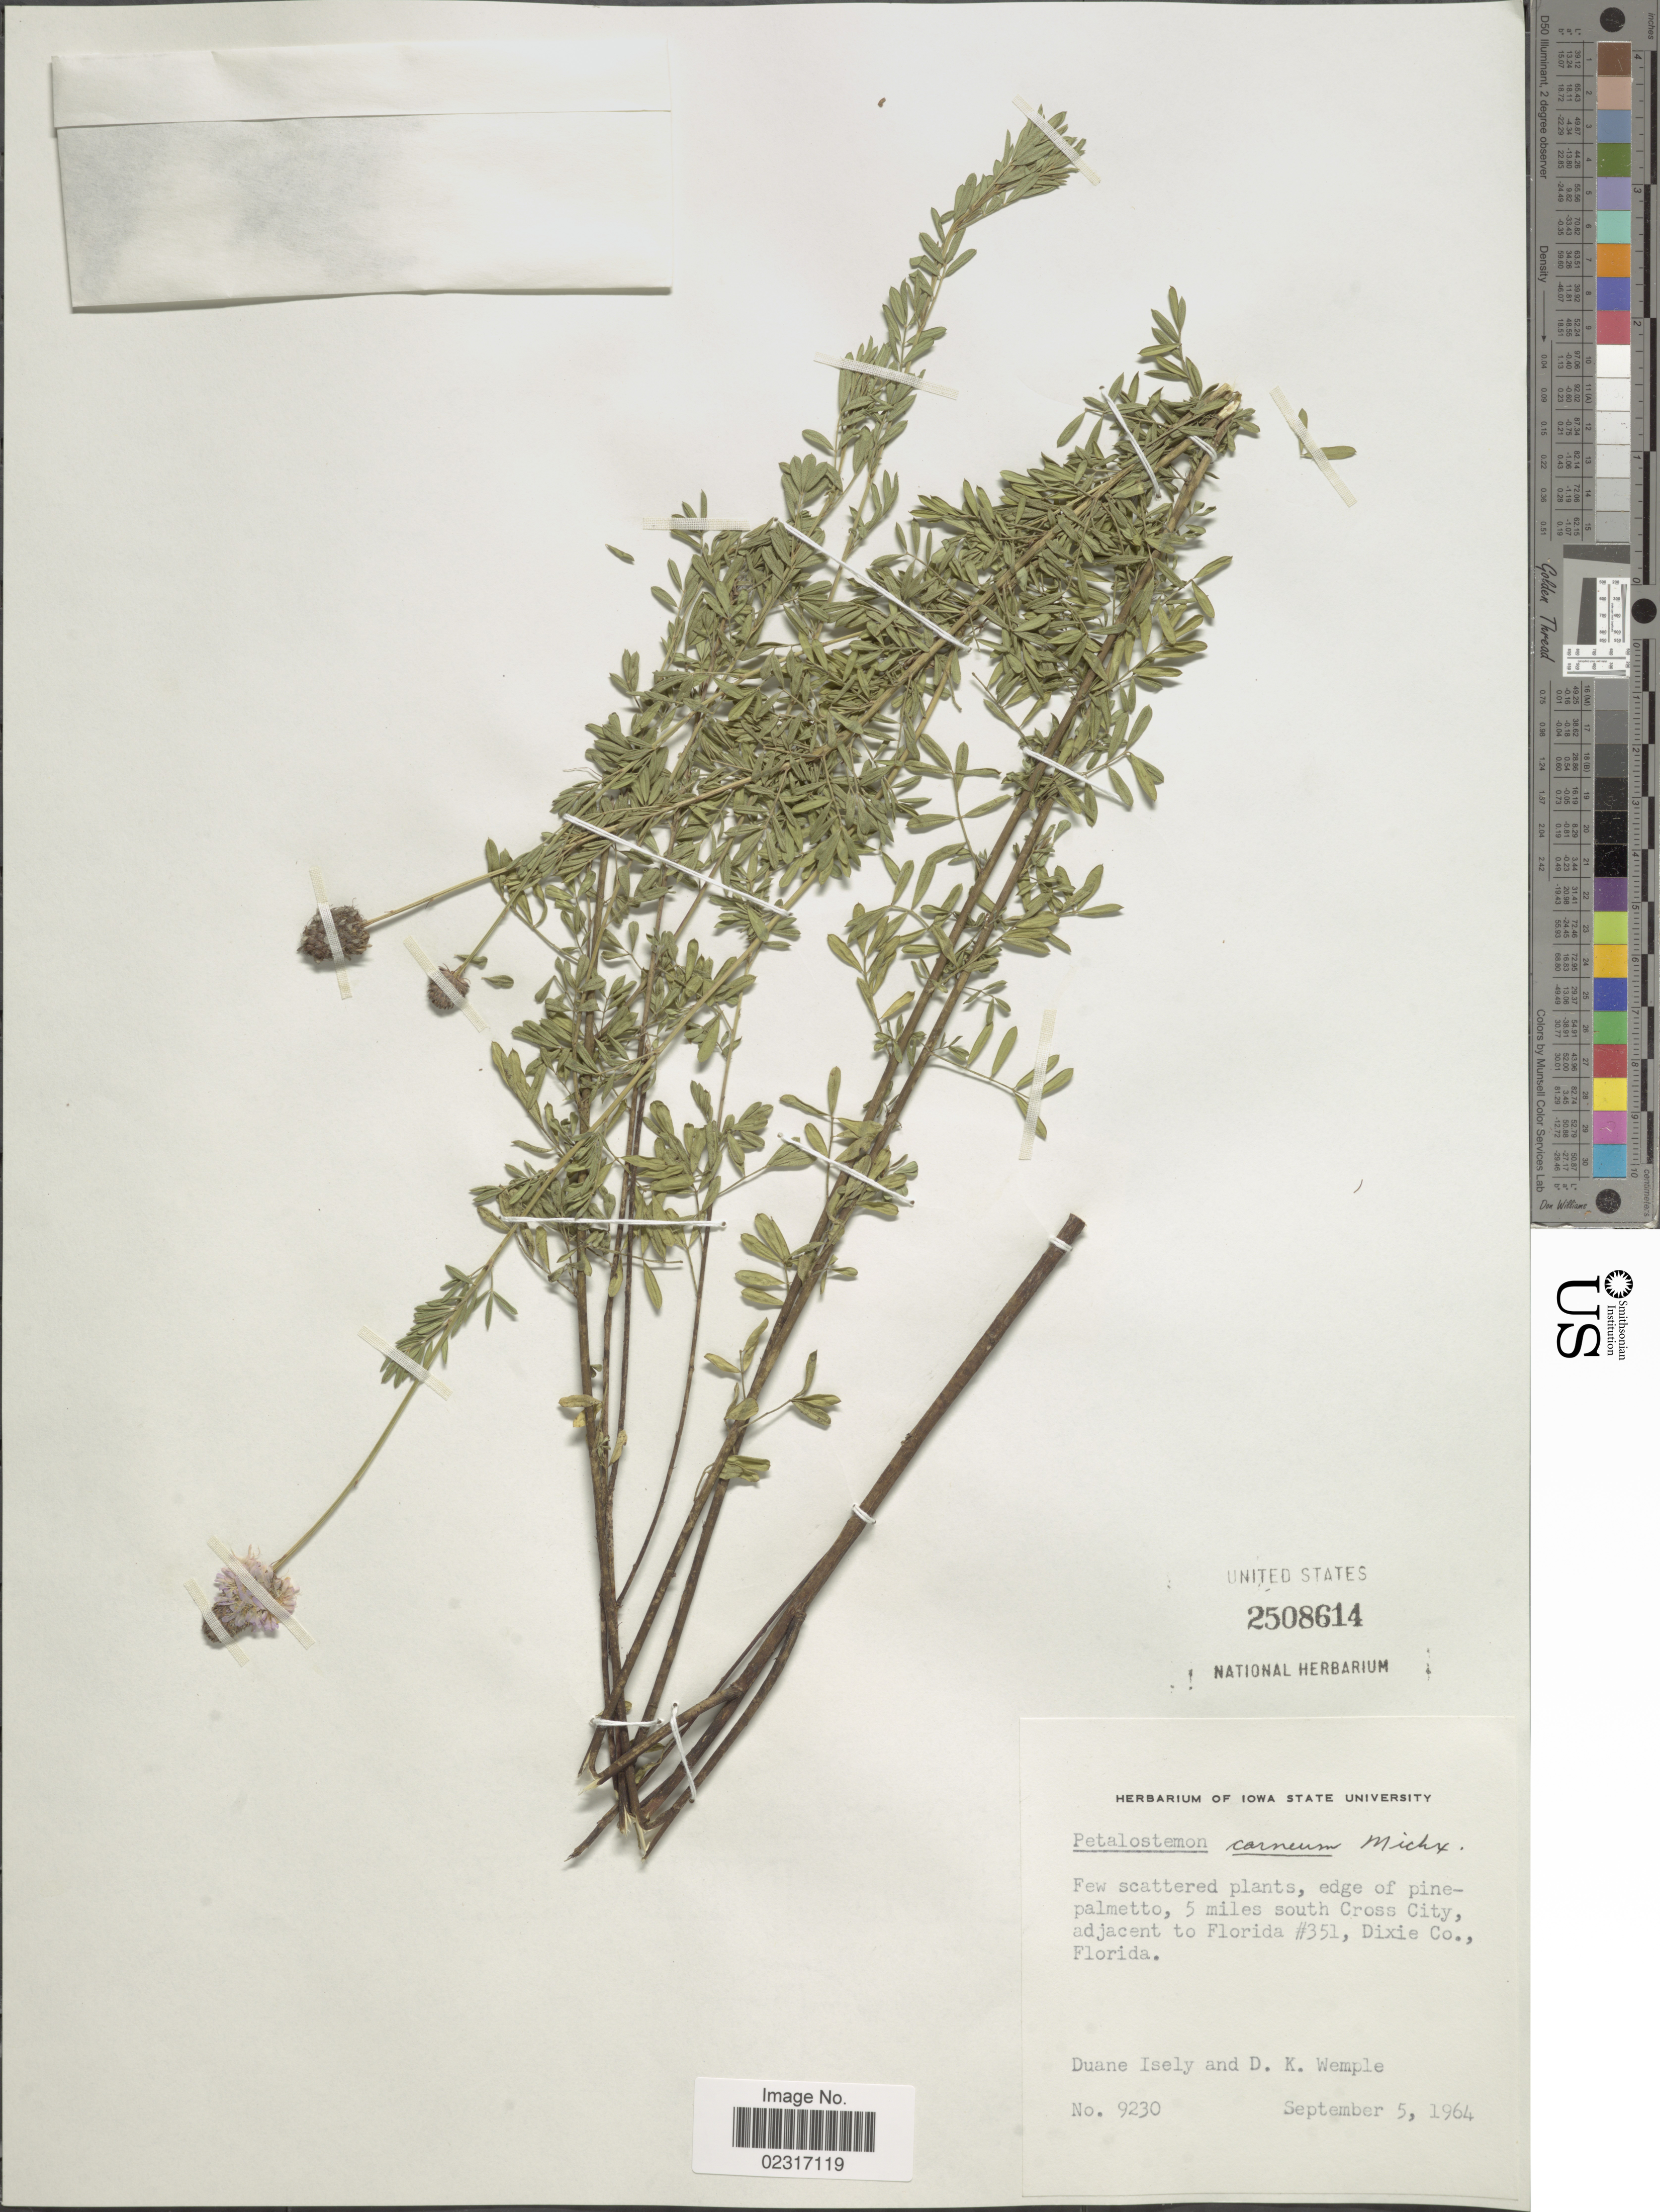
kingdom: Plantae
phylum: Tracheophyta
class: Magnoliopsida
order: Fabales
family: Fabaceae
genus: Dalea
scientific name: Dalea carnea var. carnea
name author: (Michx.) Poir.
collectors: D. Isely & D. Wemple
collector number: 9230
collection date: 1964-09-05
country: United States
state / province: Florida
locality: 5 miles south Cross City, adjacent to Florida #351, Dixie Co.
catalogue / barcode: US 2508614